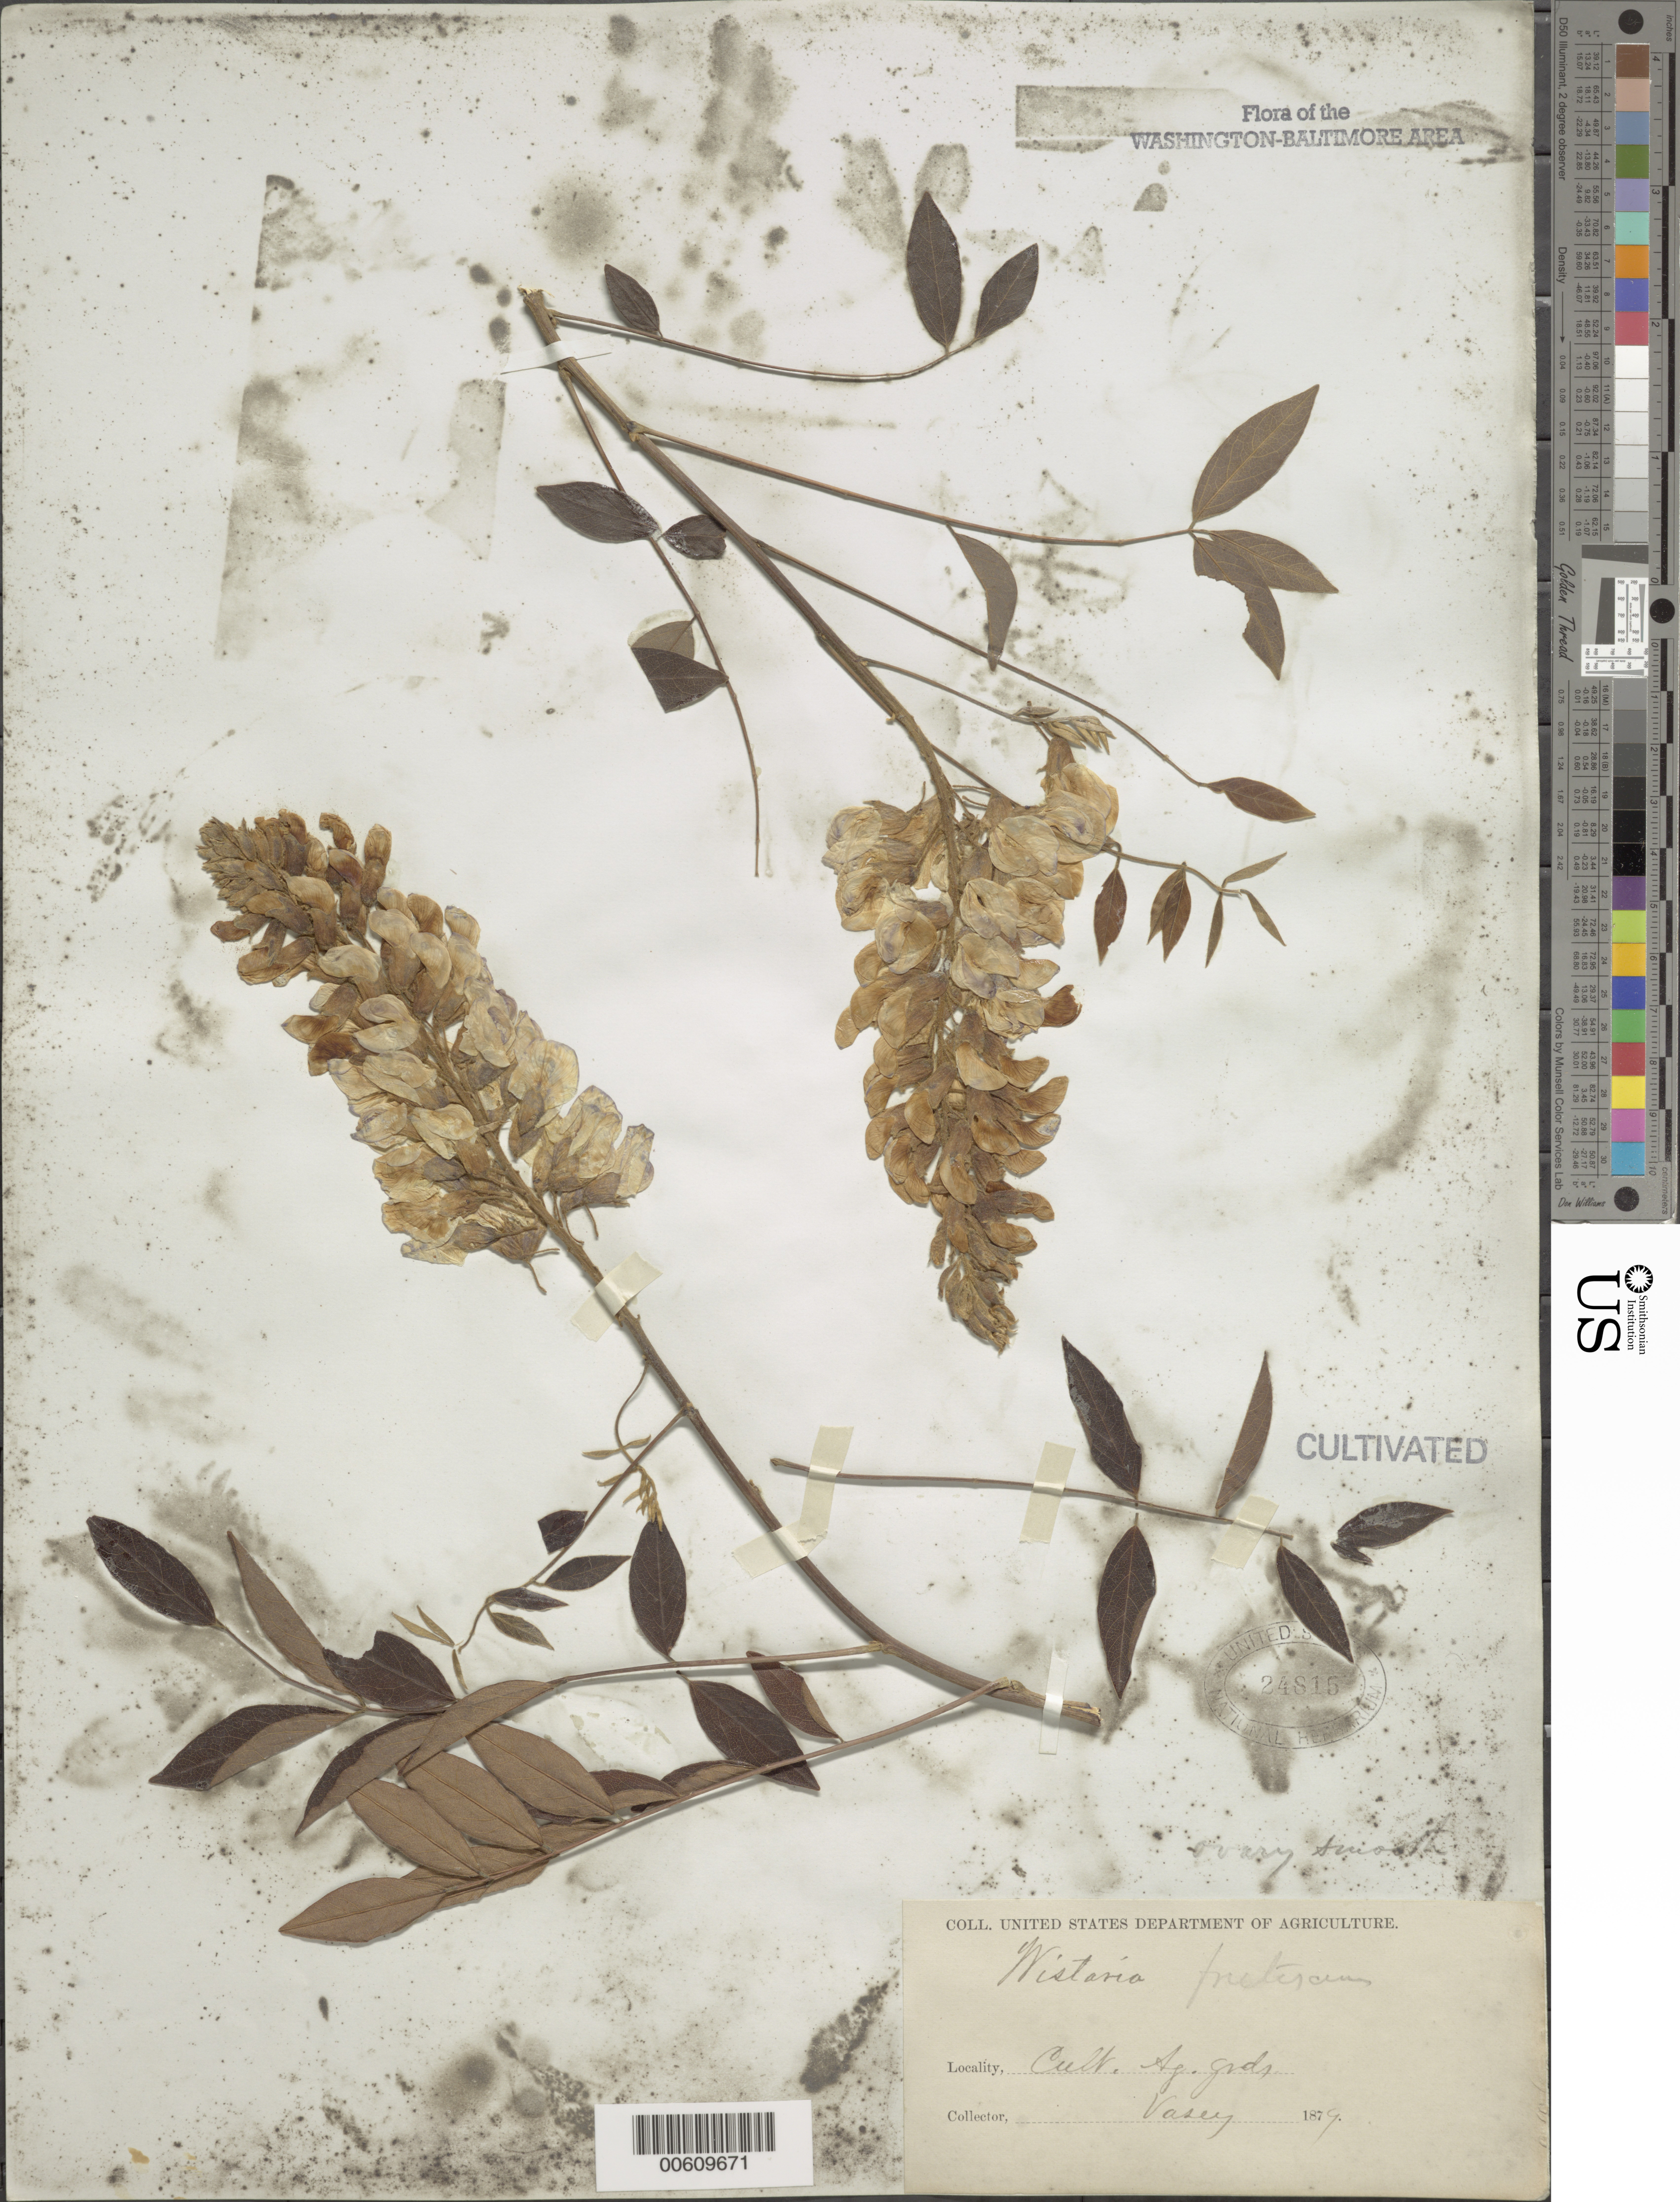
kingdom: Plantae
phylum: Tracheophyta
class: Magnoliopsida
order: Fabales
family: Fabaceae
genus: Wisteria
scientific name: Wisteria frutescens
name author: (L.) Poir.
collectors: G. Vasey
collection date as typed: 1879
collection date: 1879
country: United States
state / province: Maryland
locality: Agricultural grounds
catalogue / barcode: US 24815